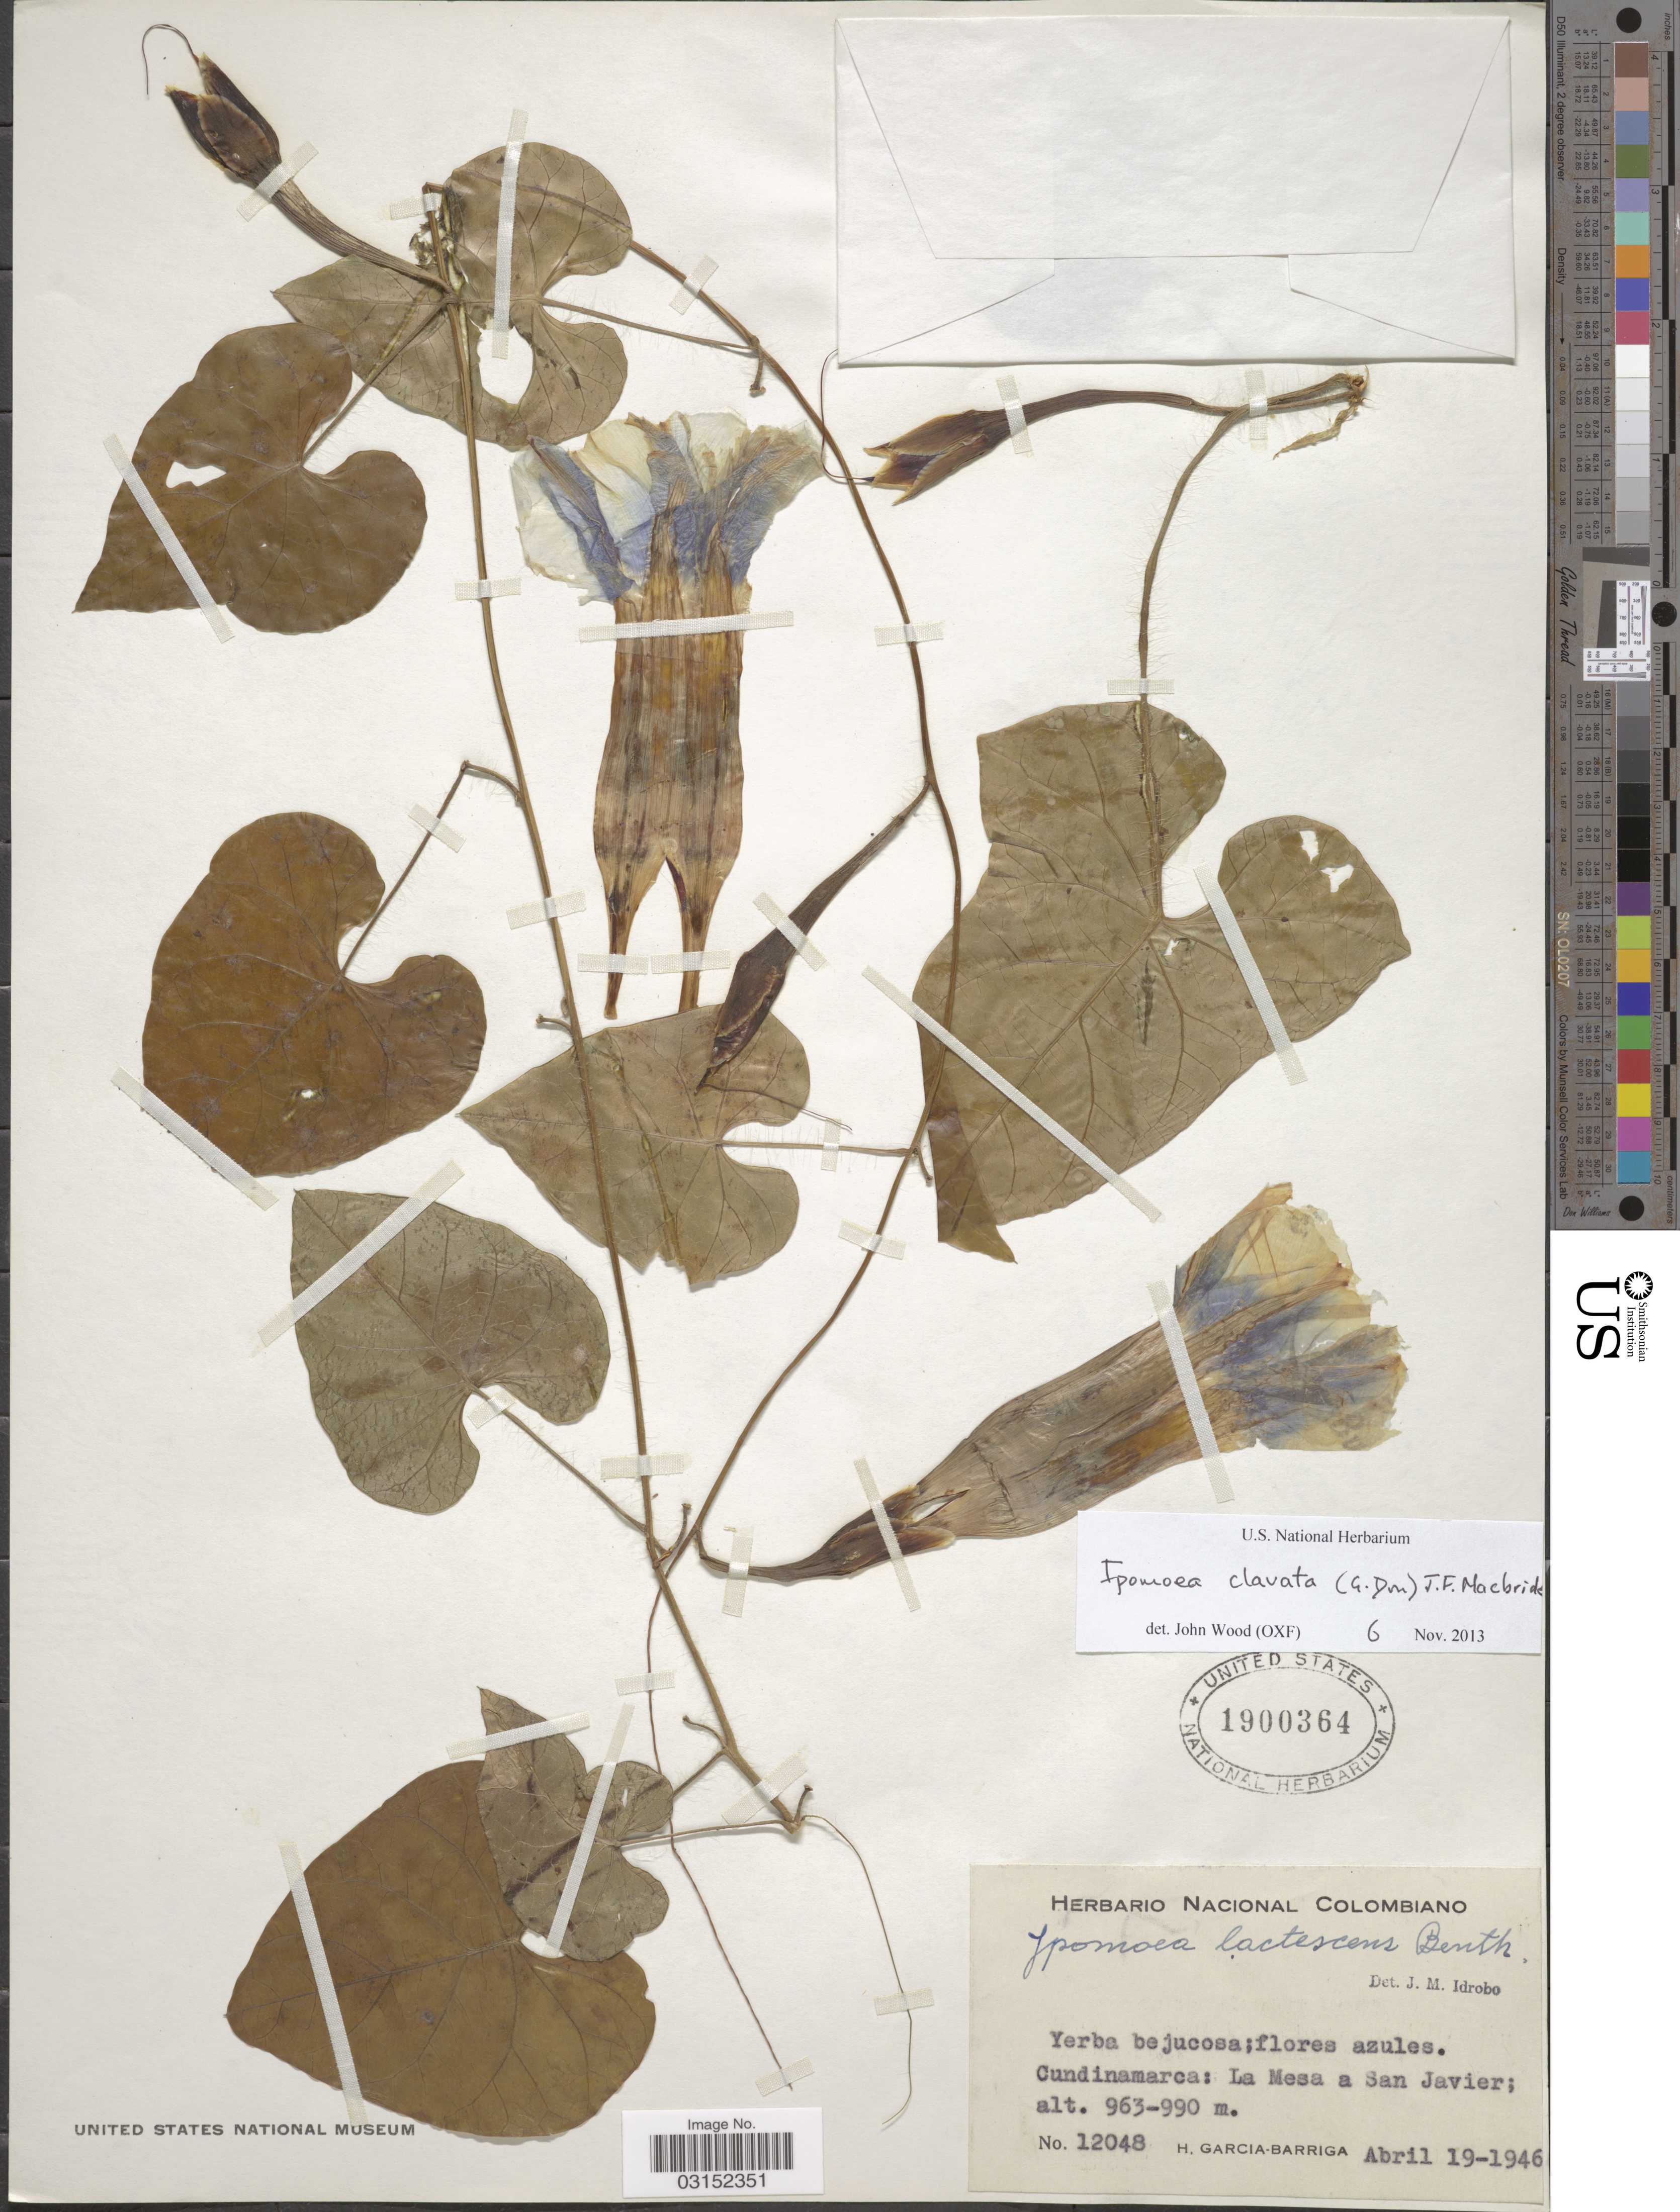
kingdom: Plantae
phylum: Tracheophyta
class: Magnoliopsida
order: Solanales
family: Convolvulaceae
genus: Ipomoea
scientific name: Ipomoea clavata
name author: (G. Don) J.F. Macbr.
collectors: H. García Barriga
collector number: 12048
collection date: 1946-04-19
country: Colombia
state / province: Cundinamarca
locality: Cundinamarca: La Mesa a San Javier.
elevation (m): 963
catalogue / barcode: US 1900364